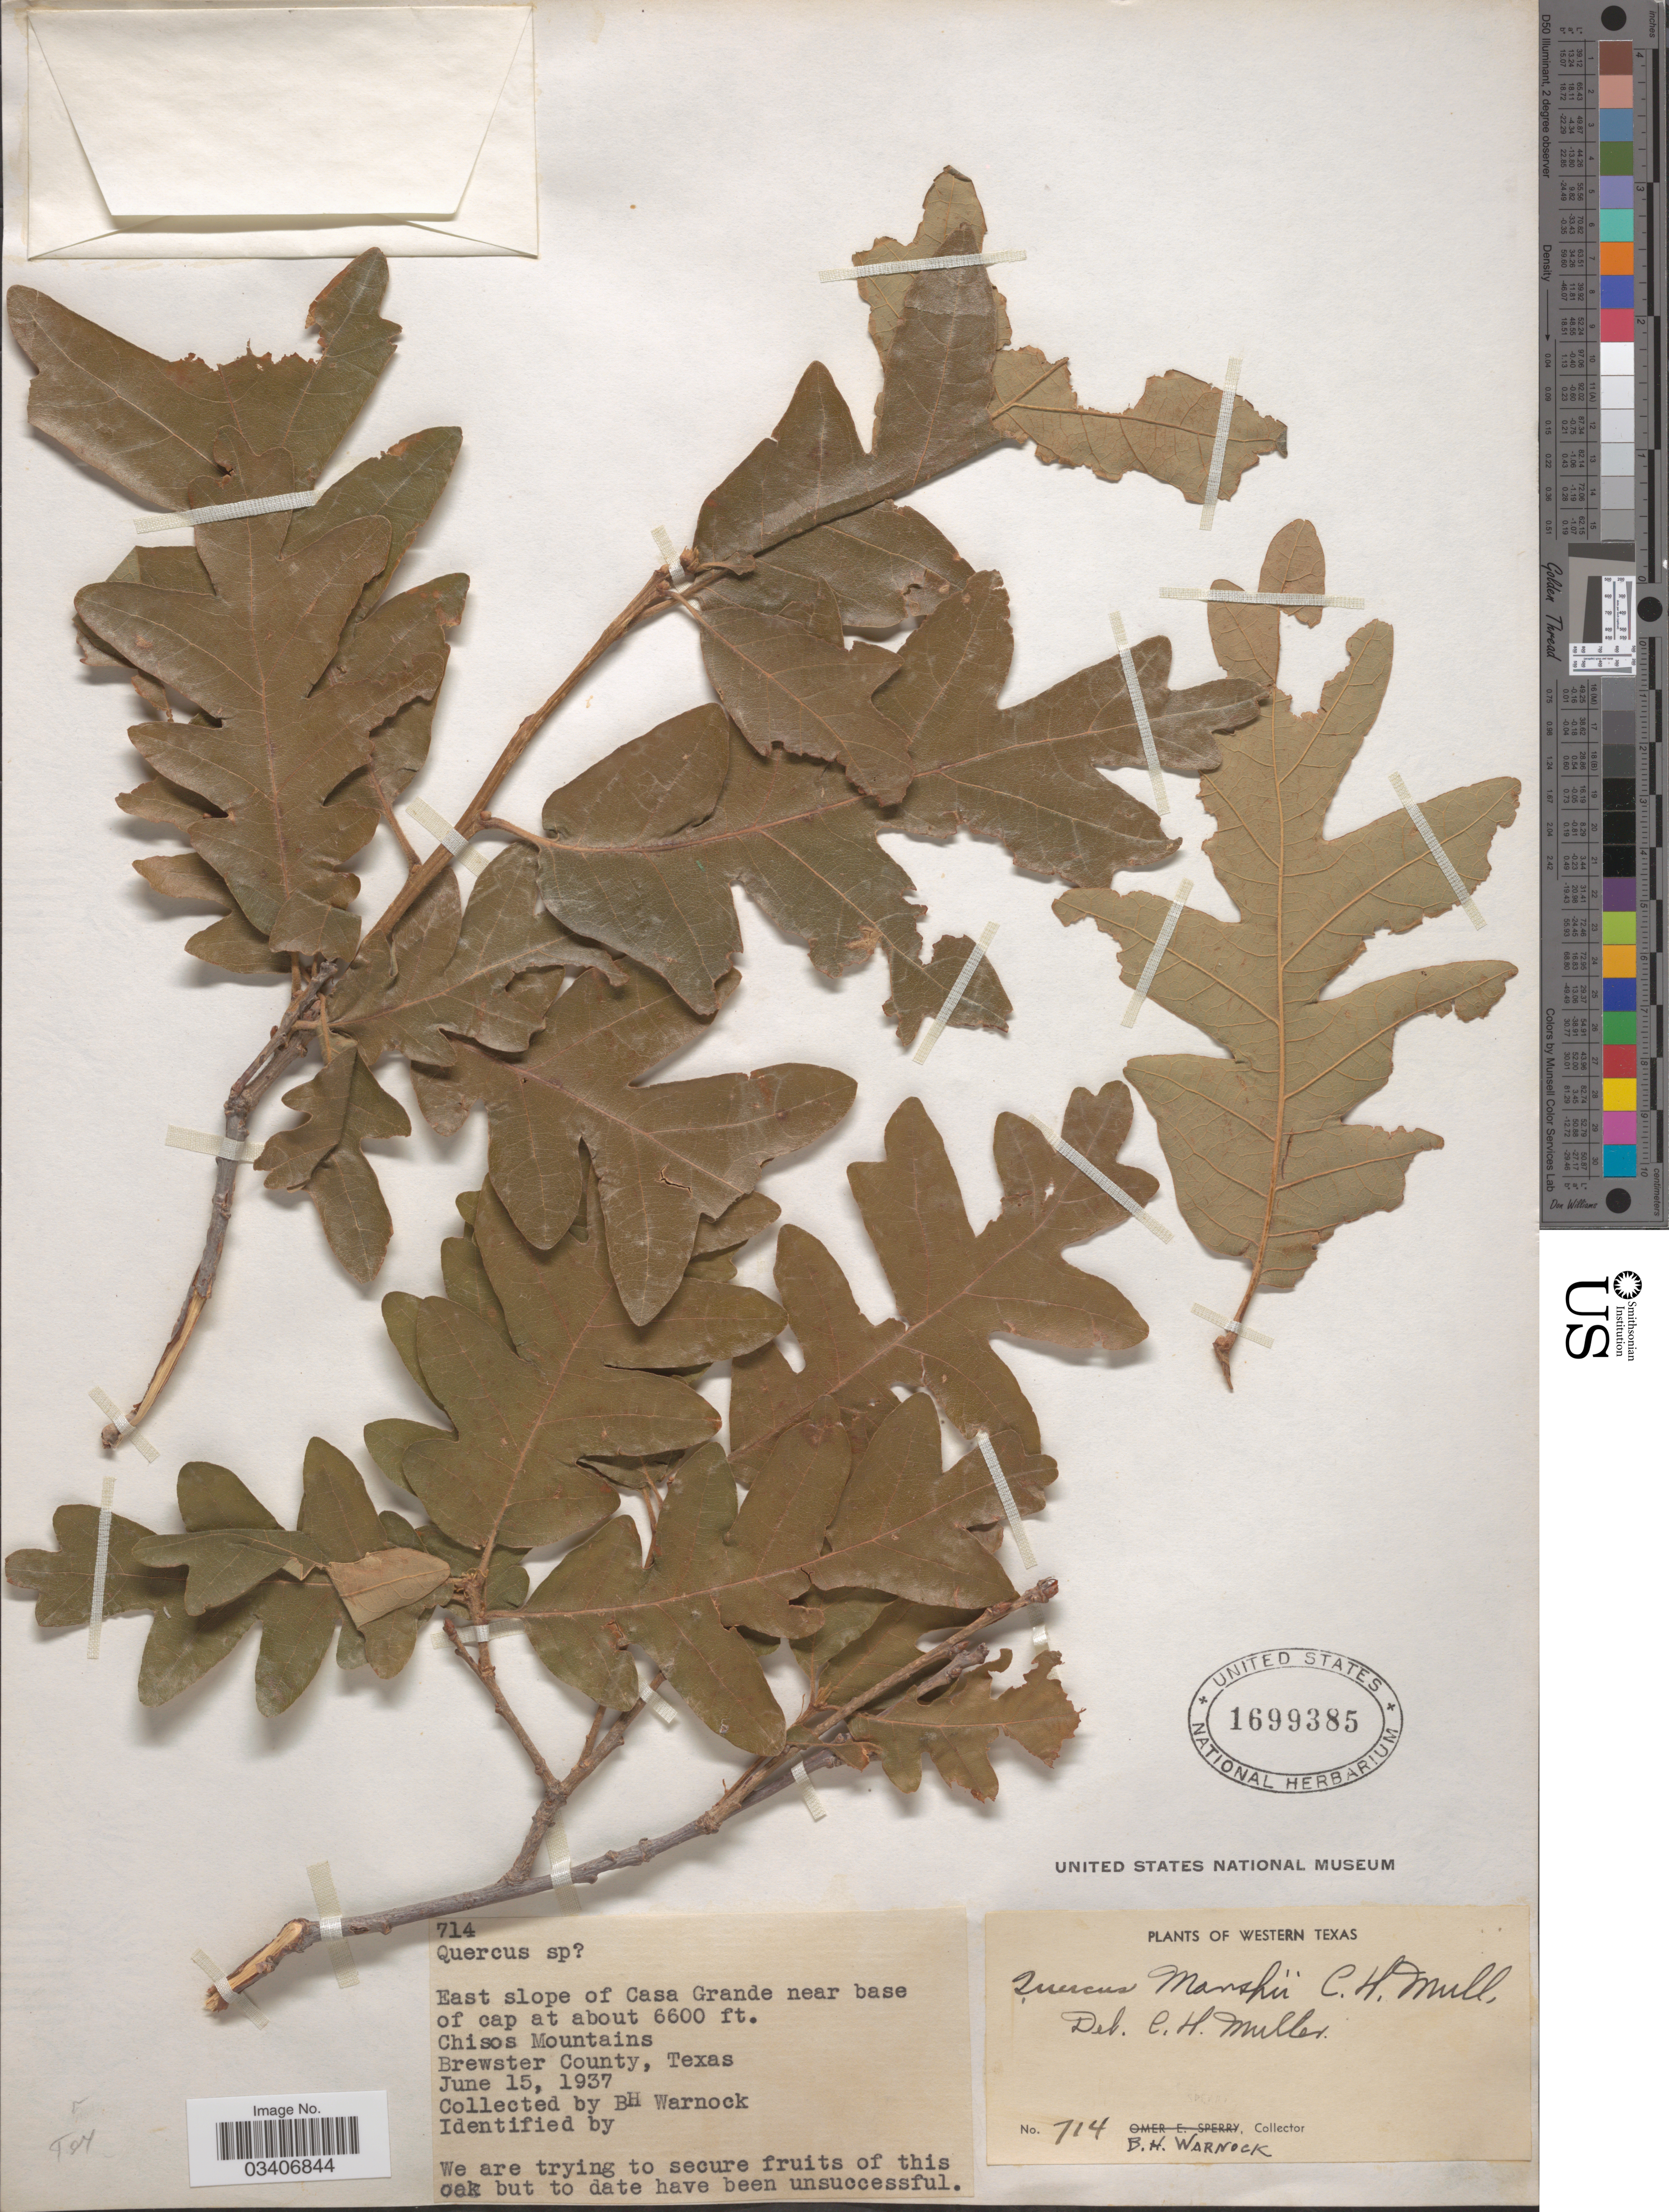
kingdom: Plantae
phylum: Tracheophyta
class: Magnoliopsida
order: Fagales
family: Fagaceae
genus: Quercus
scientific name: Quercus marshii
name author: C.H. Müll.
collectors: B. H. Warnock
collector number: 714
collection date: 1937-06-15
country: United States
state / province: Texas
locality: Western Texas. East slope of Casa Grande near base of cap. Chisos Mountains. Brewster County.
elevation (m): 2012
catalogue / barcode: US 1699385